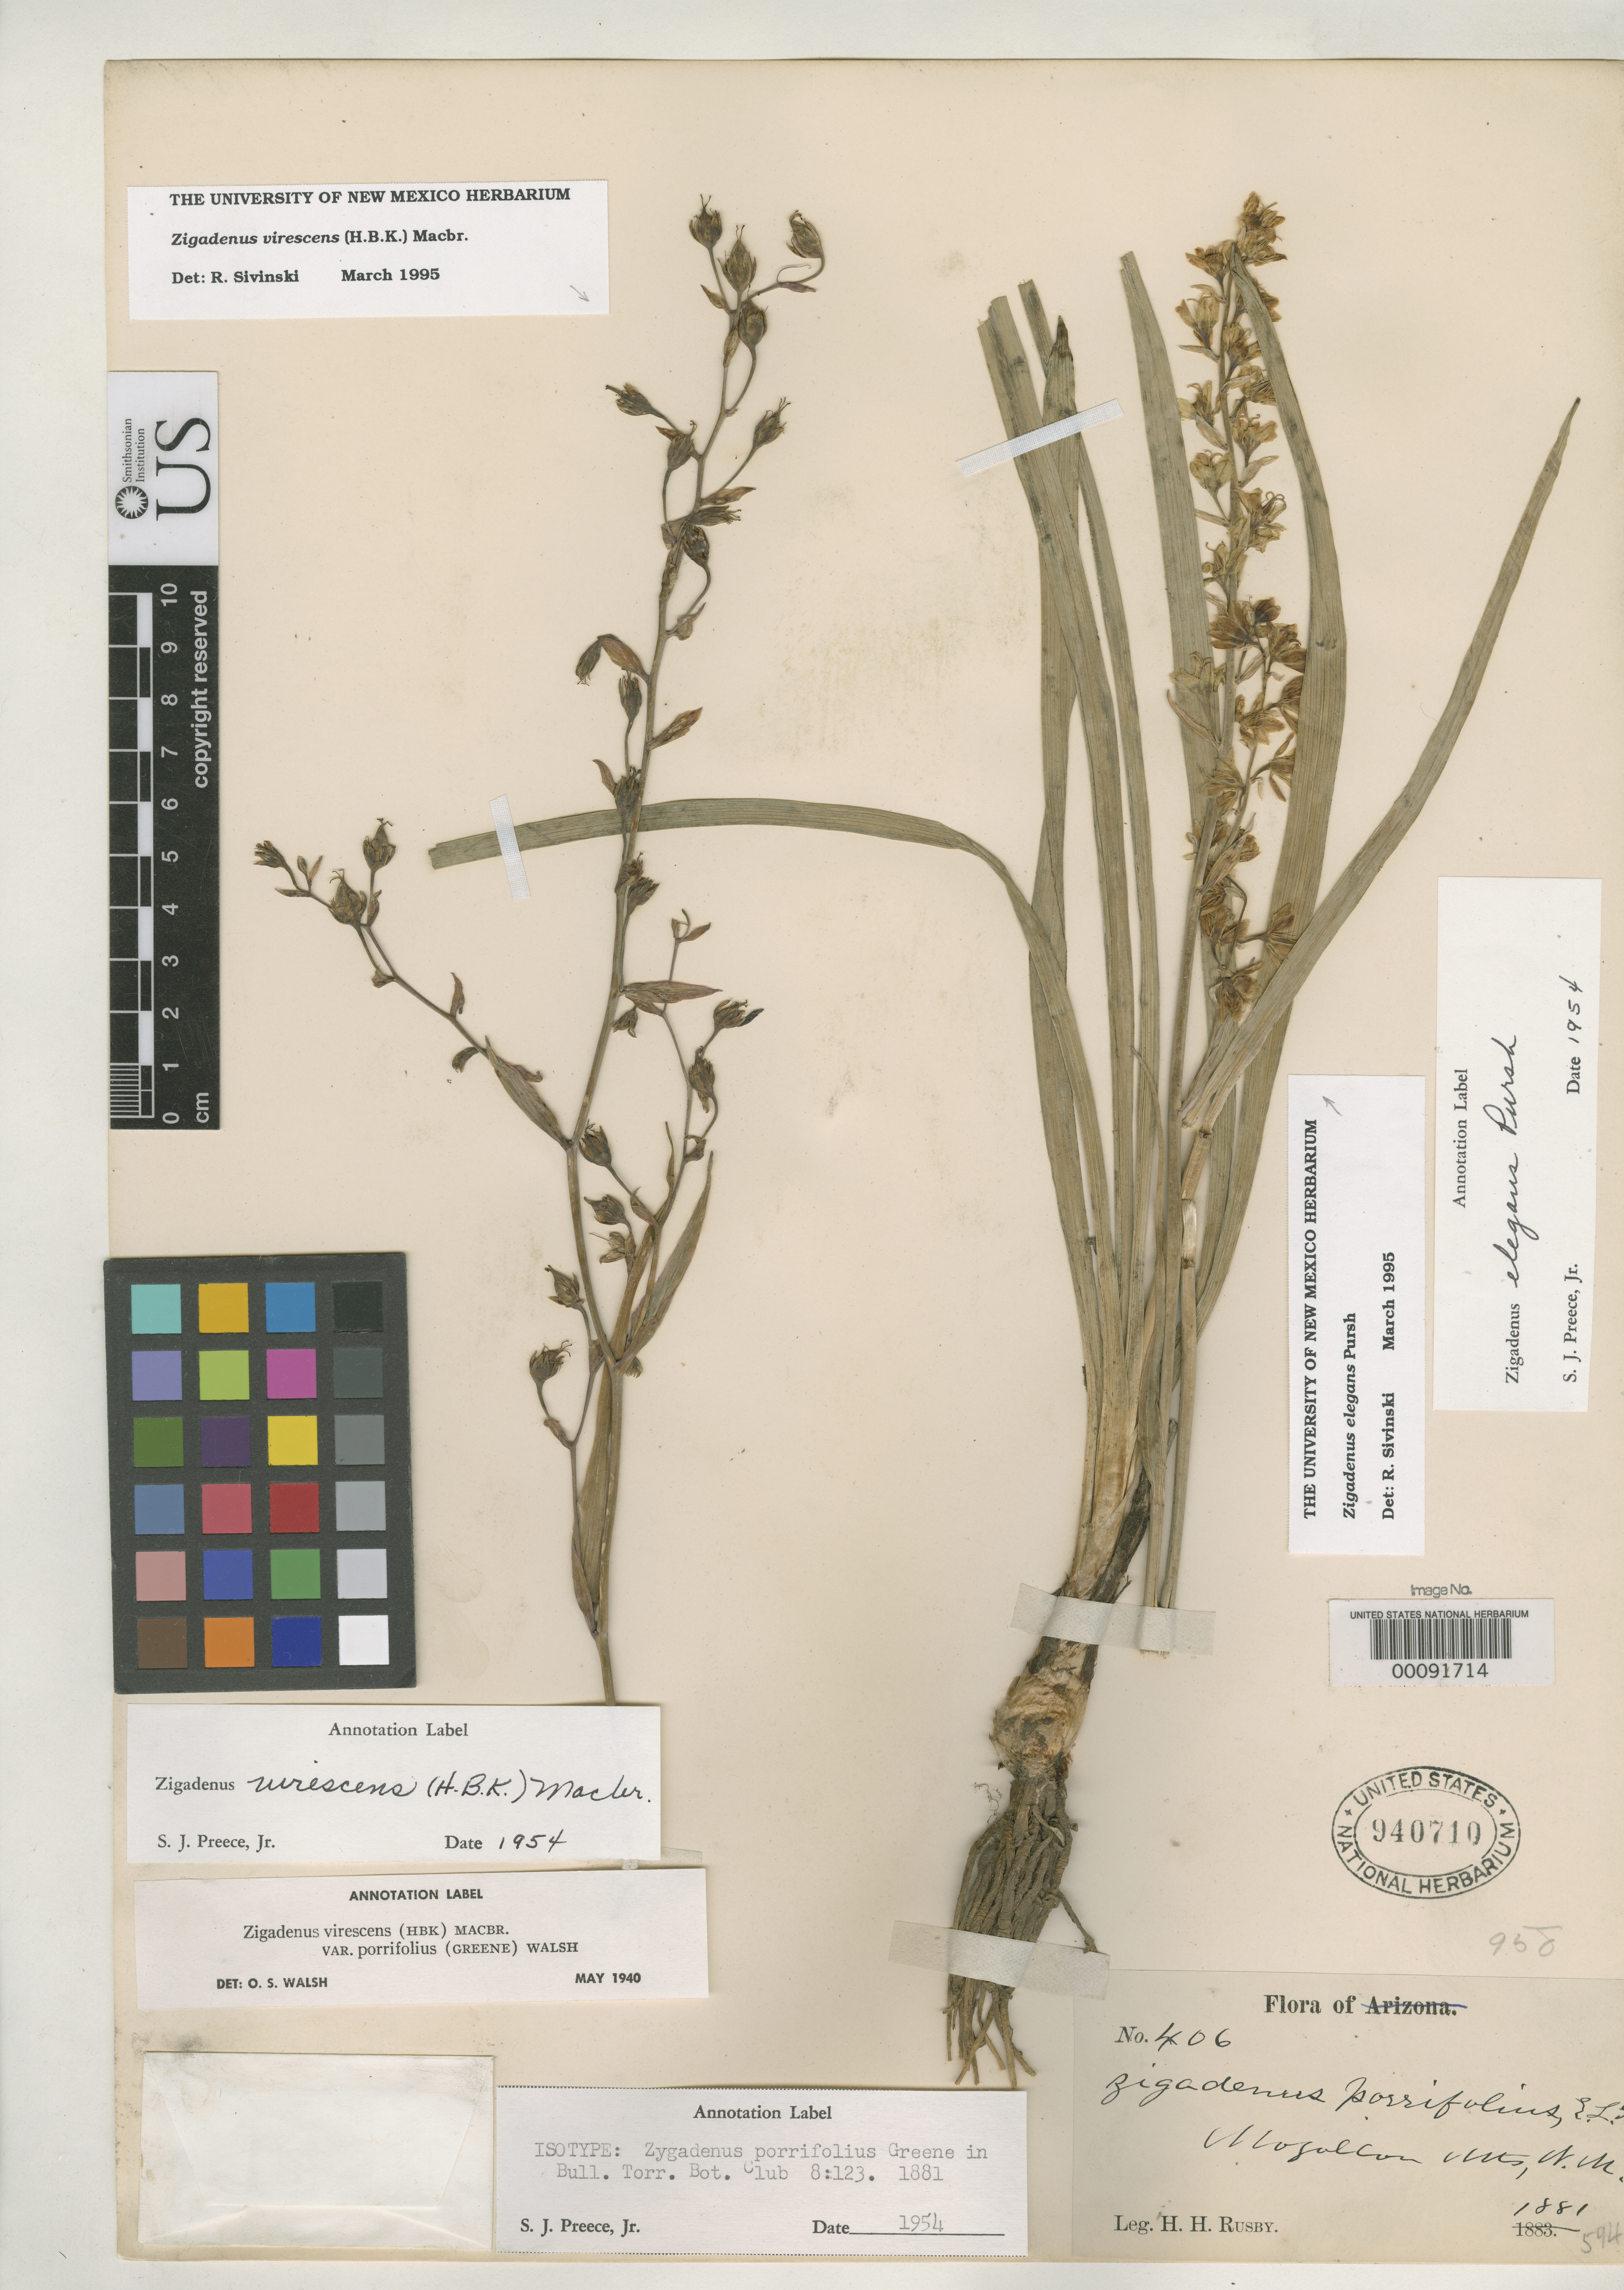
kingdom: Plantae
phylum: Tracheophyta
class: Liliopsida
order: Liliales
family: Melanthiaceae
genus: Zigadenus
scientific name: Zigadenus porrifolius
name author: Greene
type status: Isotype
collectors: H. H. Rusby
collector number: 406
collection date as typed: Aug 1881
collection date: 1881-08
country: United States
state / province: New Mexico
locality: Mogollon Mountains.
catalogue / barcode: US 940710